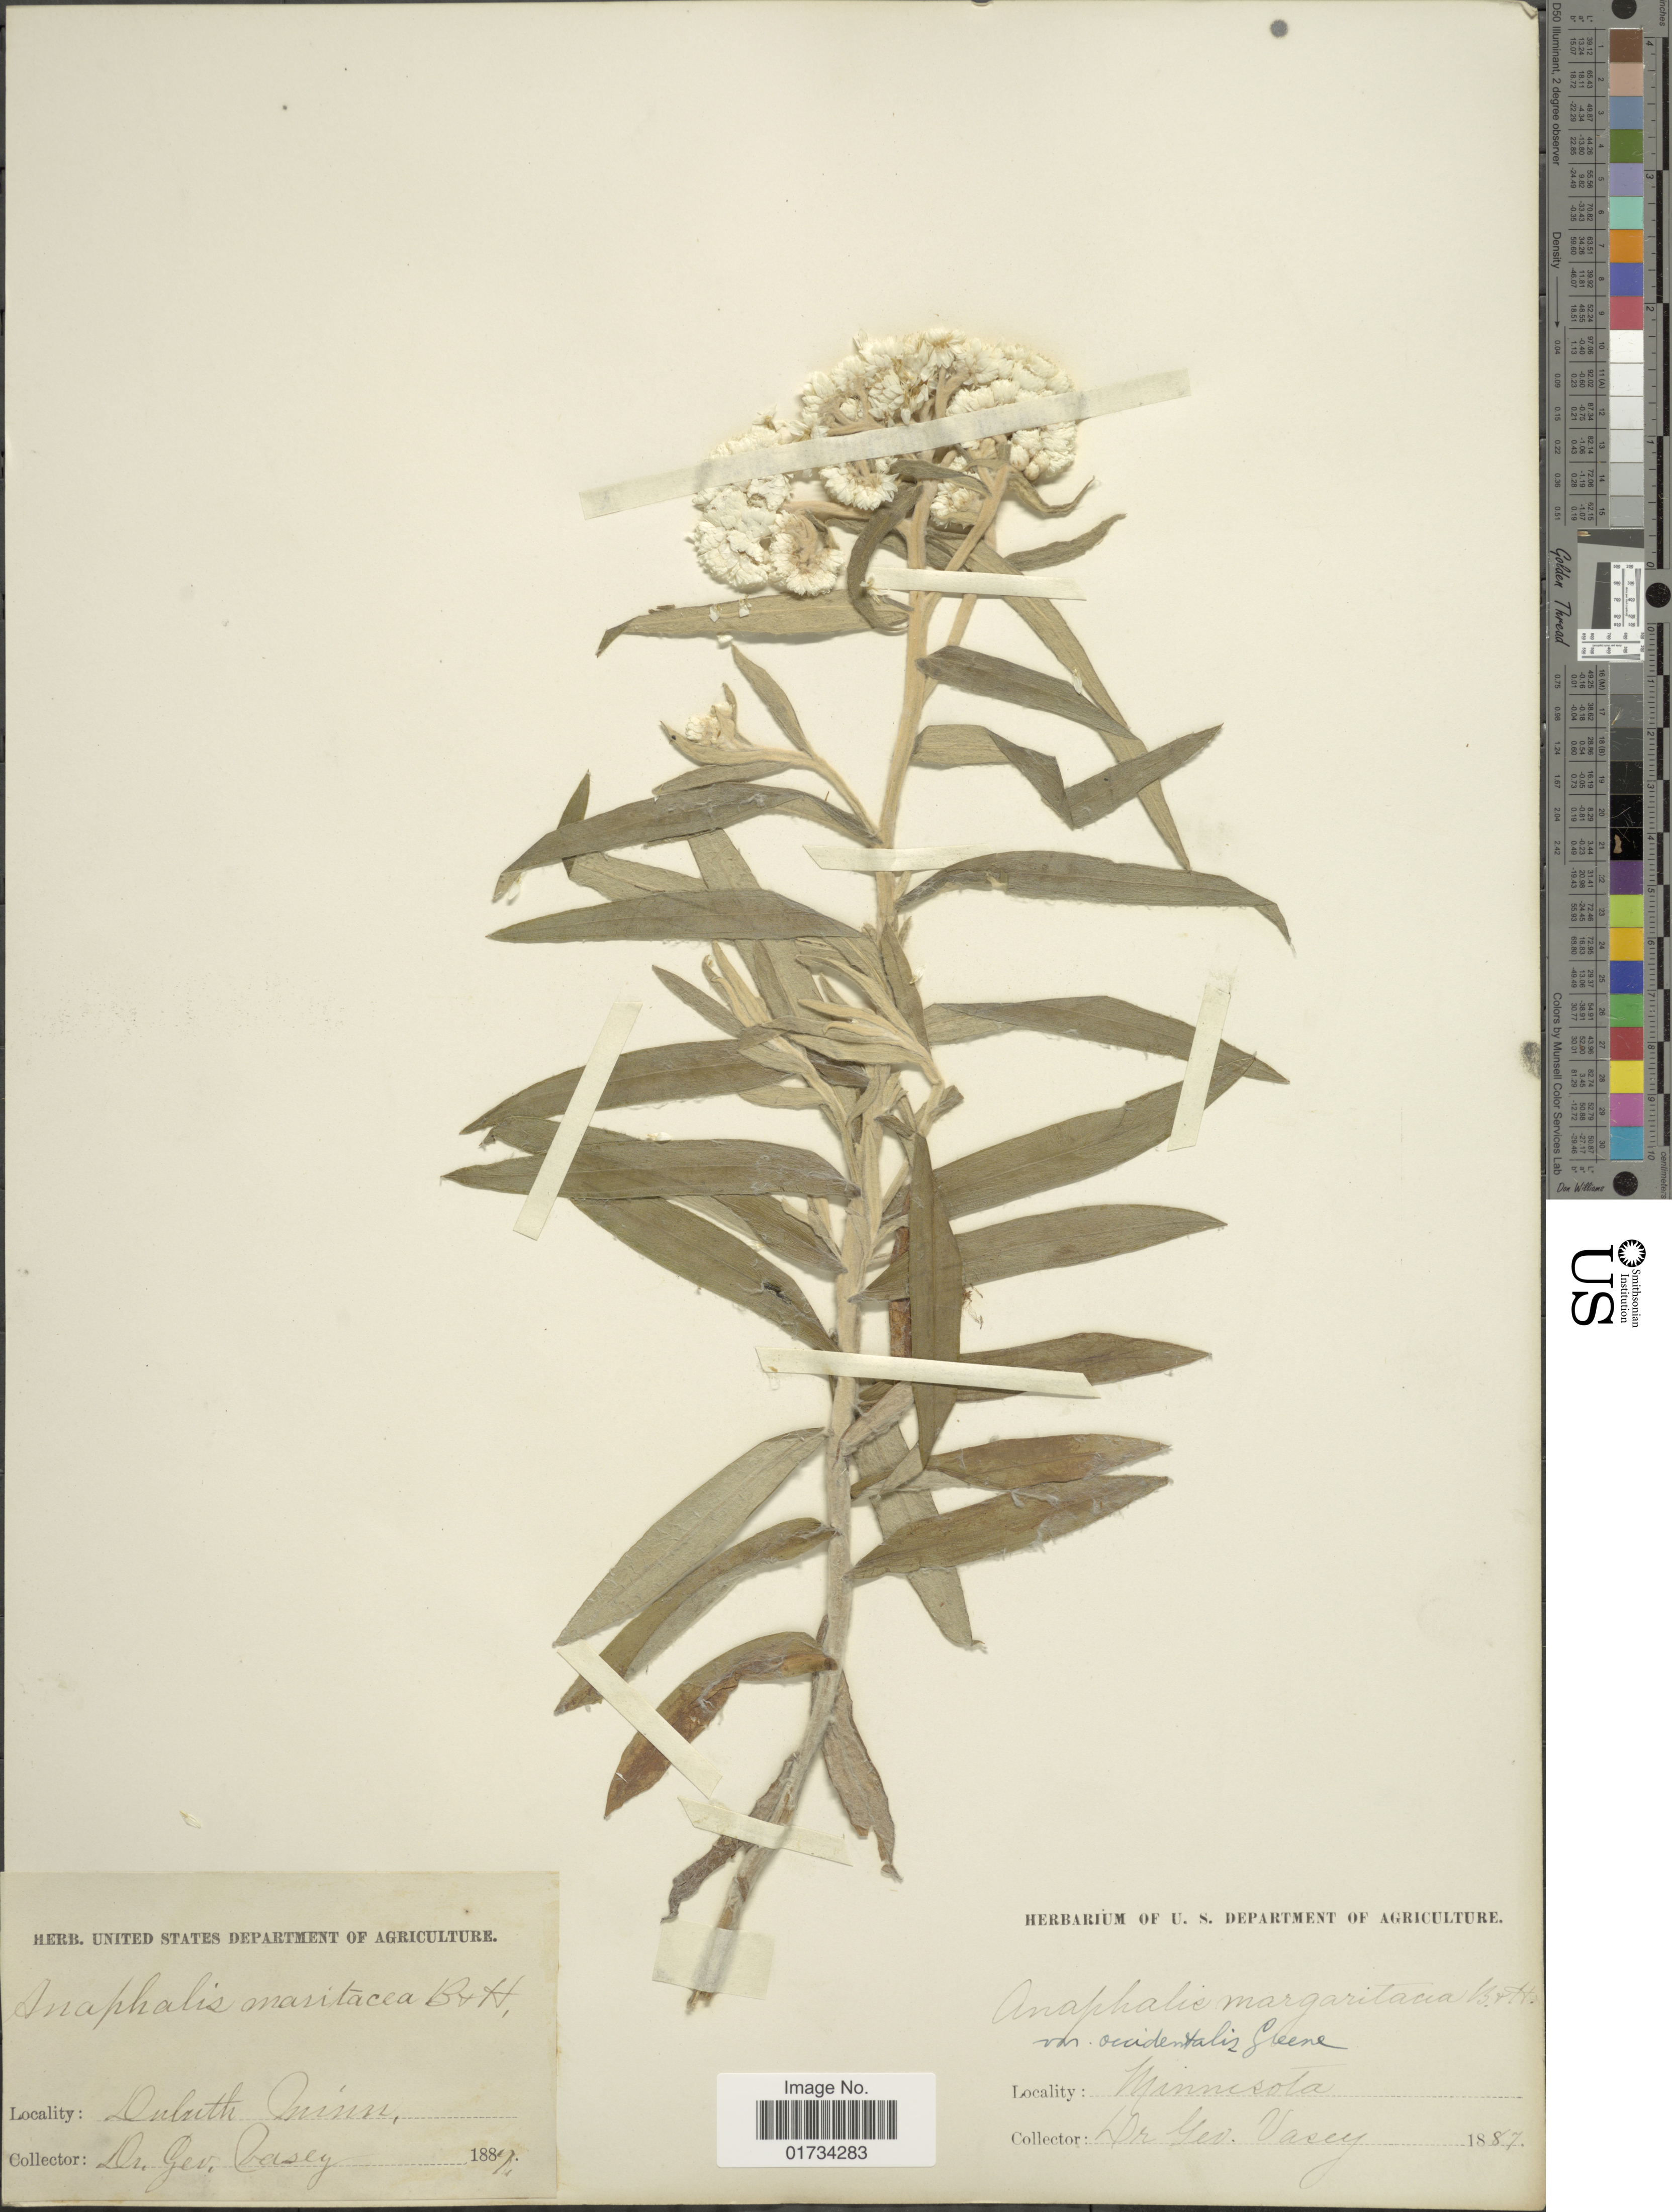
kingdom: Plantae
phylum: Tracheophyta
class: Magnoliopsida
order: Asterales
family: Asteraceae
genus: Anaphalis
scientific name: Anaphalis margaritacea var. occidentalis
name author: Greene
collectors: G. Vasey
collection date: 1889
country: United States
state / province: Minnesota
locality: Duluth Minn. Minnesota